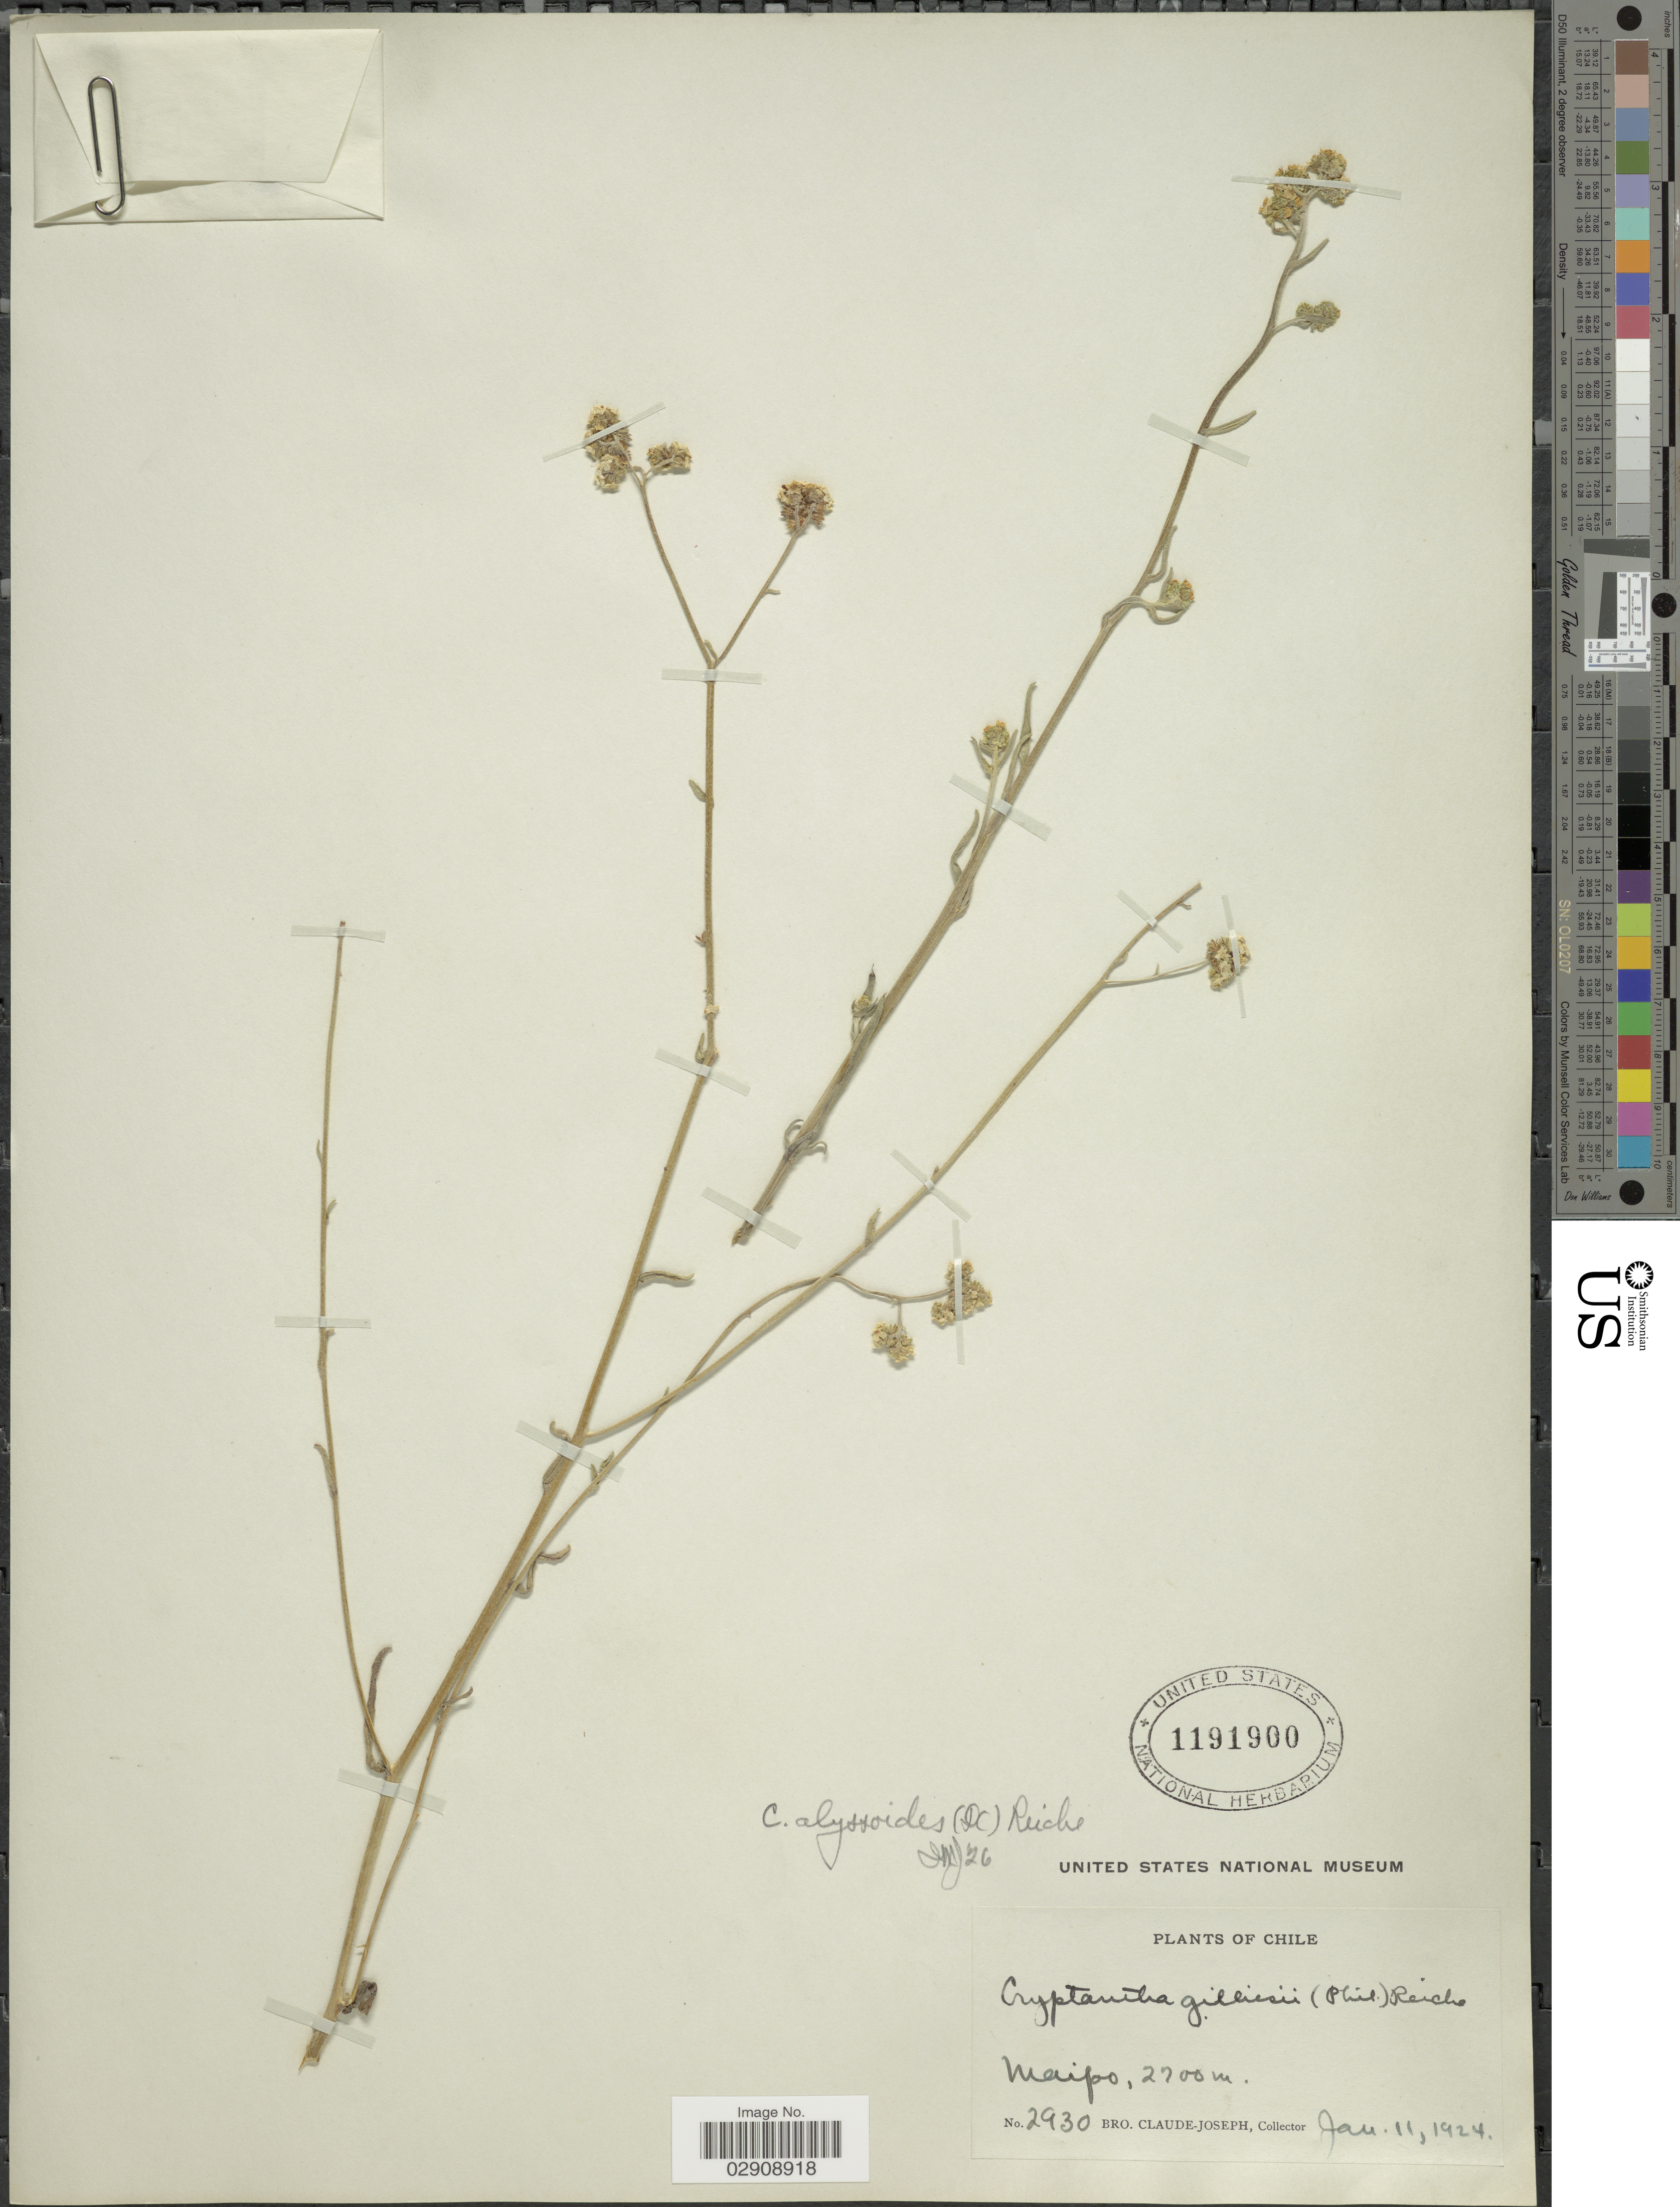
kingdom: Plantae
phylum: Tracheophyta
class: Magnoliopsida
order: Boraginales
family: Boraginaceae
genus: Cryptantha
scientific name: Cryptantha alyssoides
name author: (DC.) Reiche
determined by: Moroni, Pablo, (SI), Instituto de Botanica Darwinion (ARGENTINA)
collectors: Bro. Claude-Joseph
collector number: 2930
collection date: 1924-01-11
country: Chile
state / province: Región Metropolitana (RM)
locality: Maipo, Chile.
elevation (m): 2700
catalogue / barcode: US 1191900